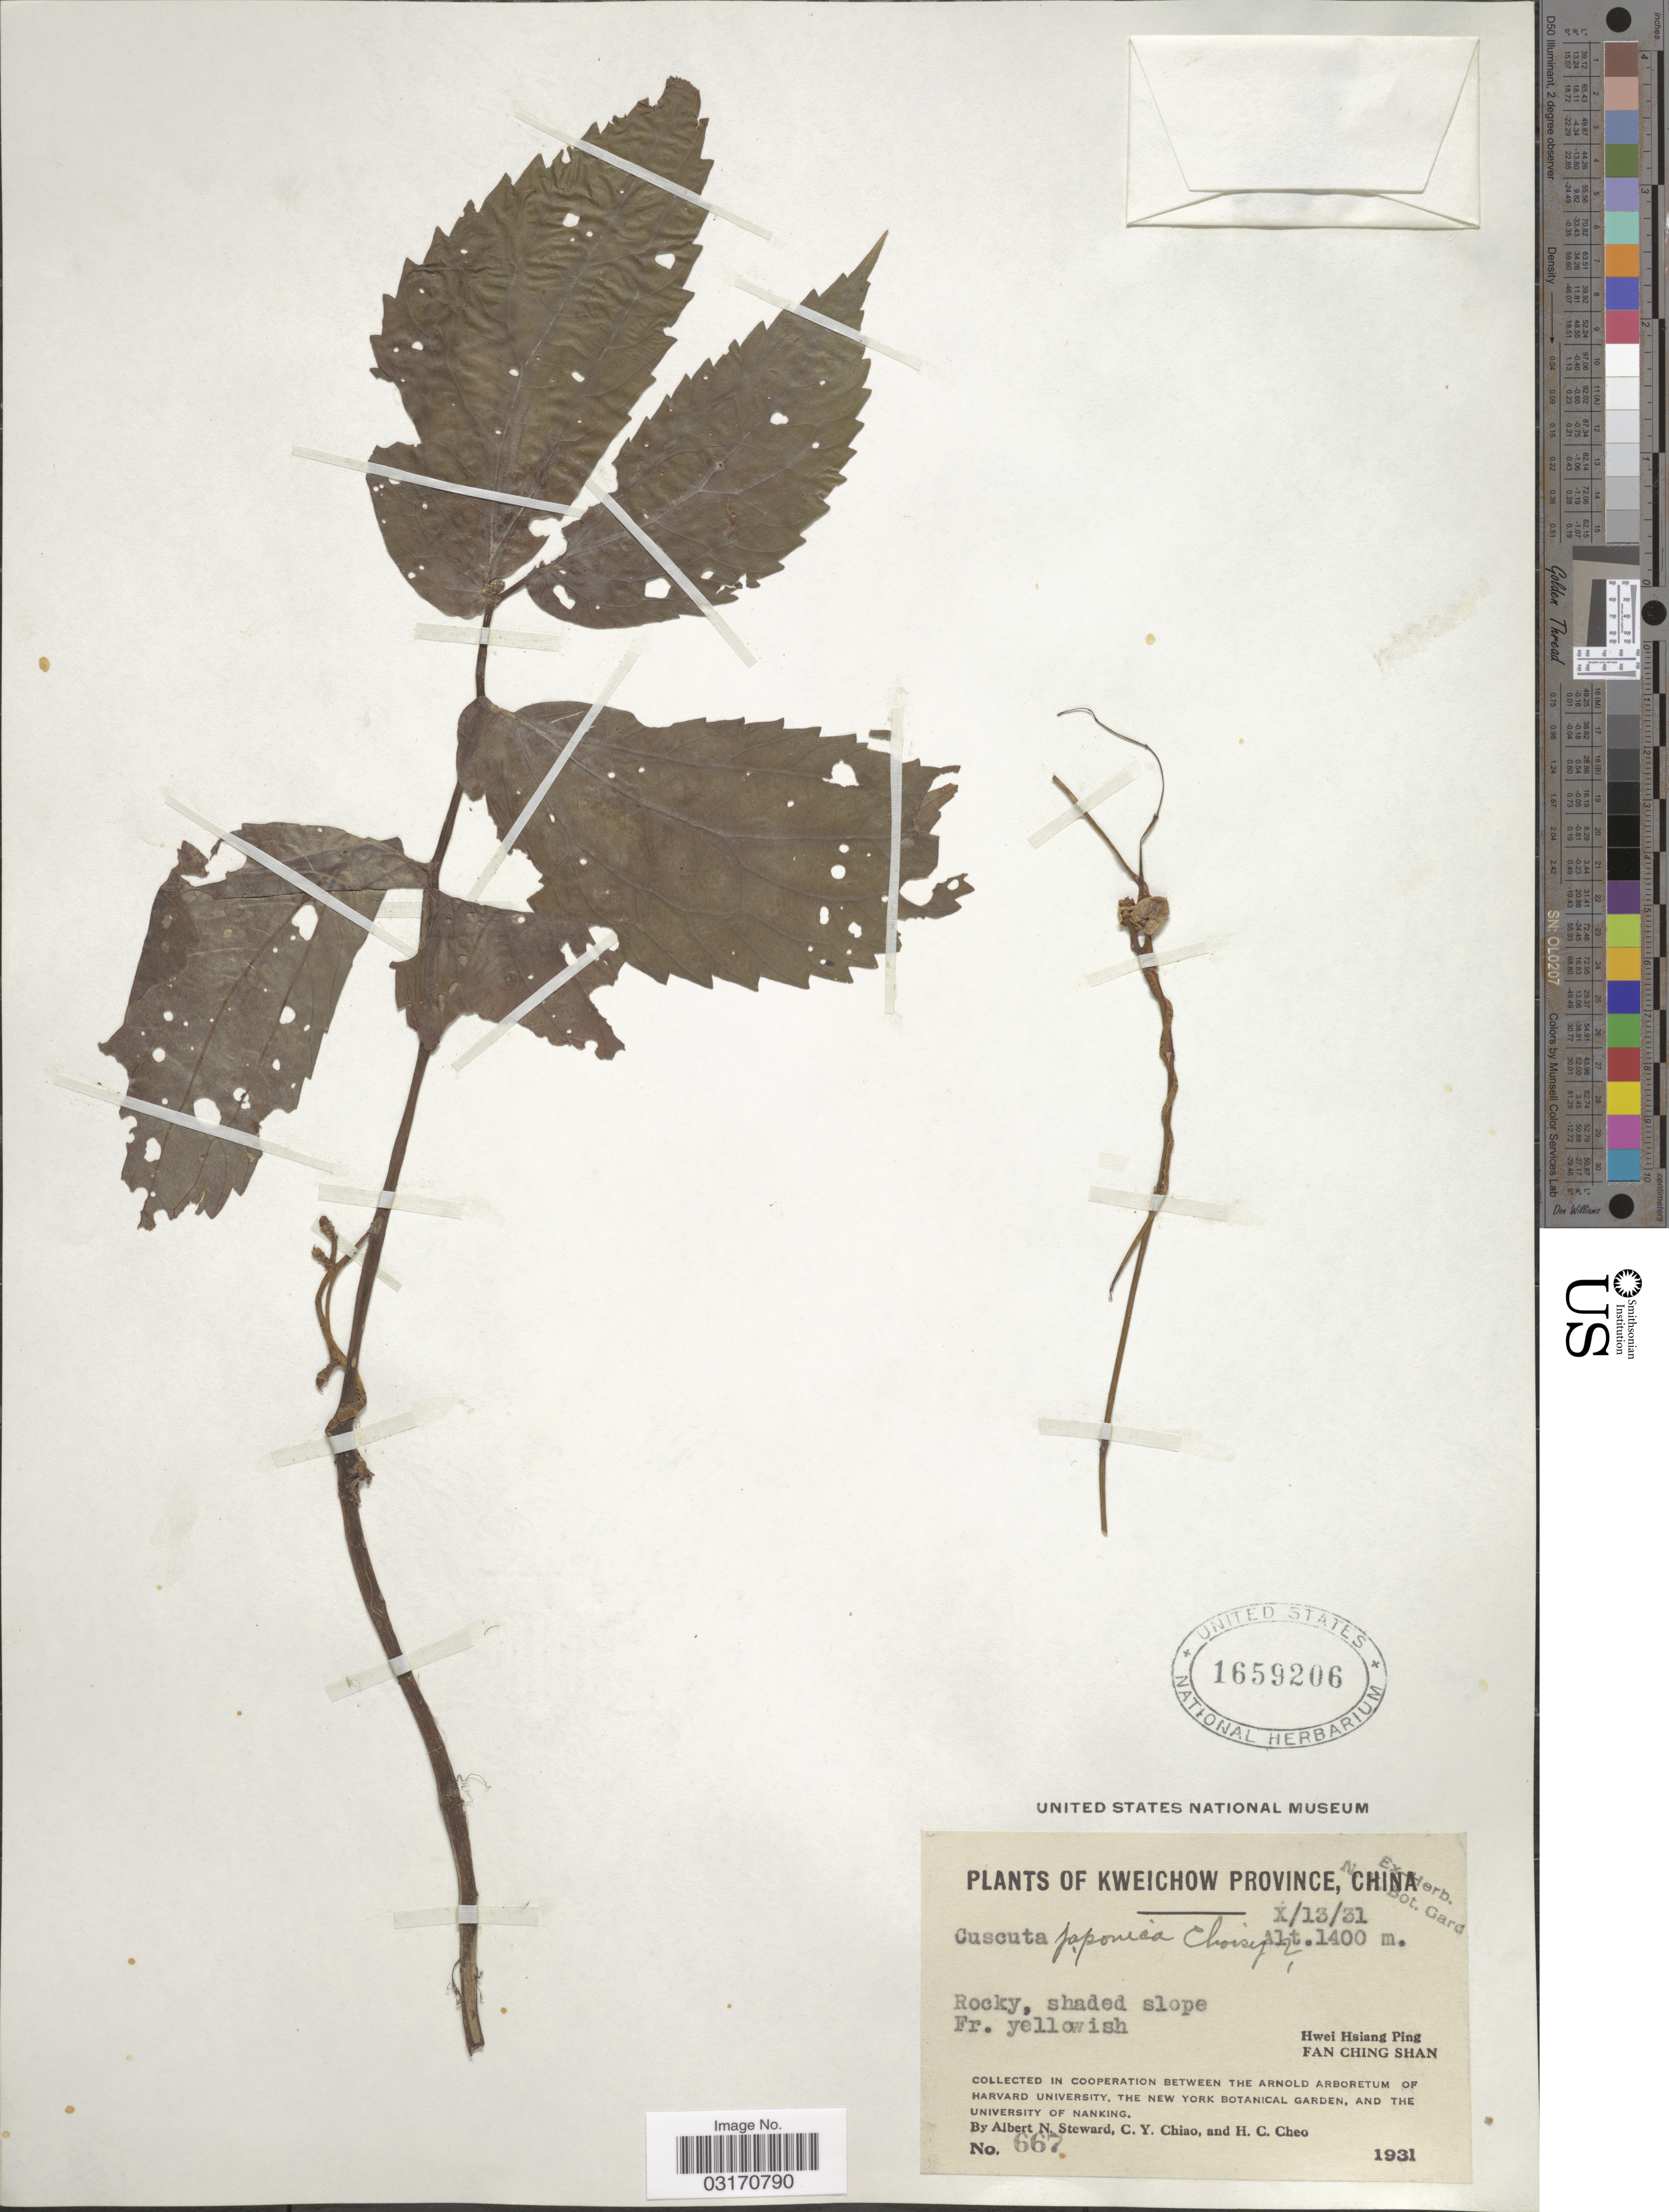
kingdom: Plantae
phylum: Tracheophyta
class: Magnoliopsida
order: Solanales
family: Convolvulaceae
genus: Cuscuta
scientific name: Cuscuta japonica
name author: Choisy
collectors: A. N. Steward, C. Y. Chiao & H. Cheo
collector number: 667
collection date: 1931-10-13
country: China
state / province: Guizhou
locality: Kweichow Province. Hwei Hsiang Ping. Fan Chin Shan.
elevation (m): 1400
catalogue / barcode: US 1659206